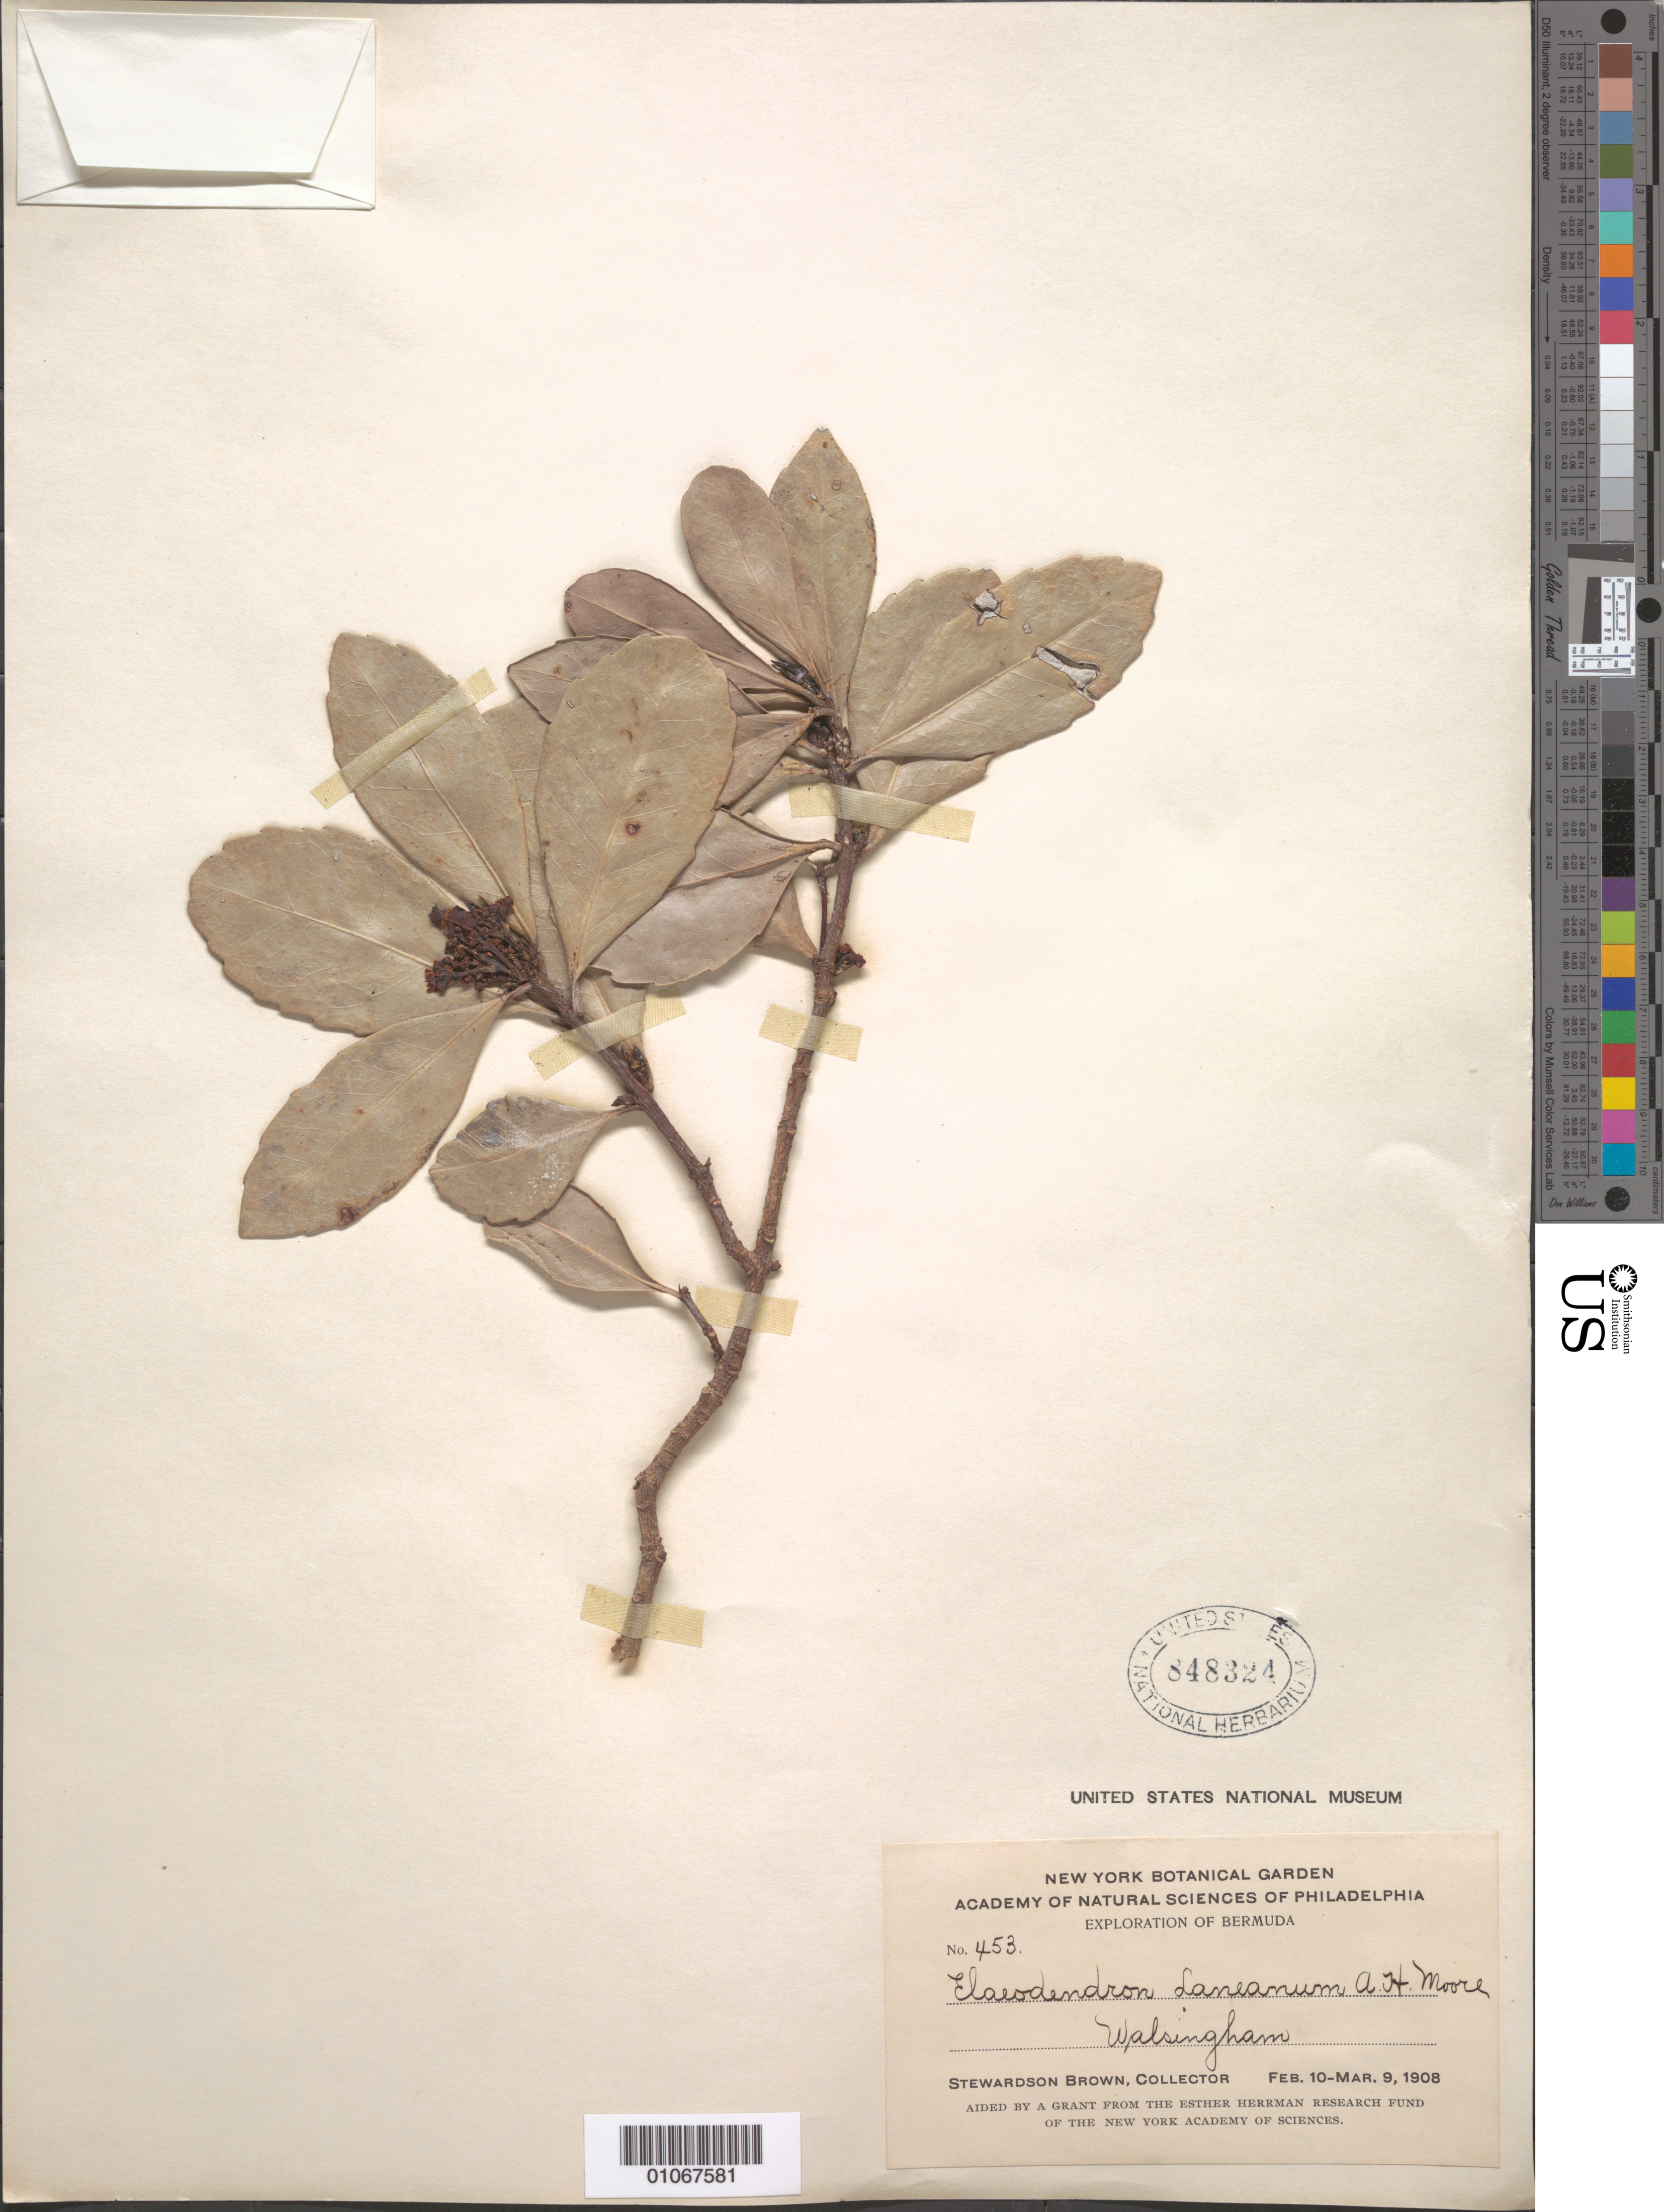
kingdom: Plantae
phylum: Tracheophyta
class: Magnoliopsida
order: Celastrales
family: Celastraceae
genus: Elaeodendron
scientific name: Elaeodendron laneanum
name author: A.H. Moore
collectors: S. Brown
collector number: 453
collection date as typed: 10 Feb 1908 to 09 Mar 1908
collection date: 1908-02-10/1908-03-09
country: Bermuda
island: Bermuda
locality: Walsingham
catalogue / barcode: US 848324